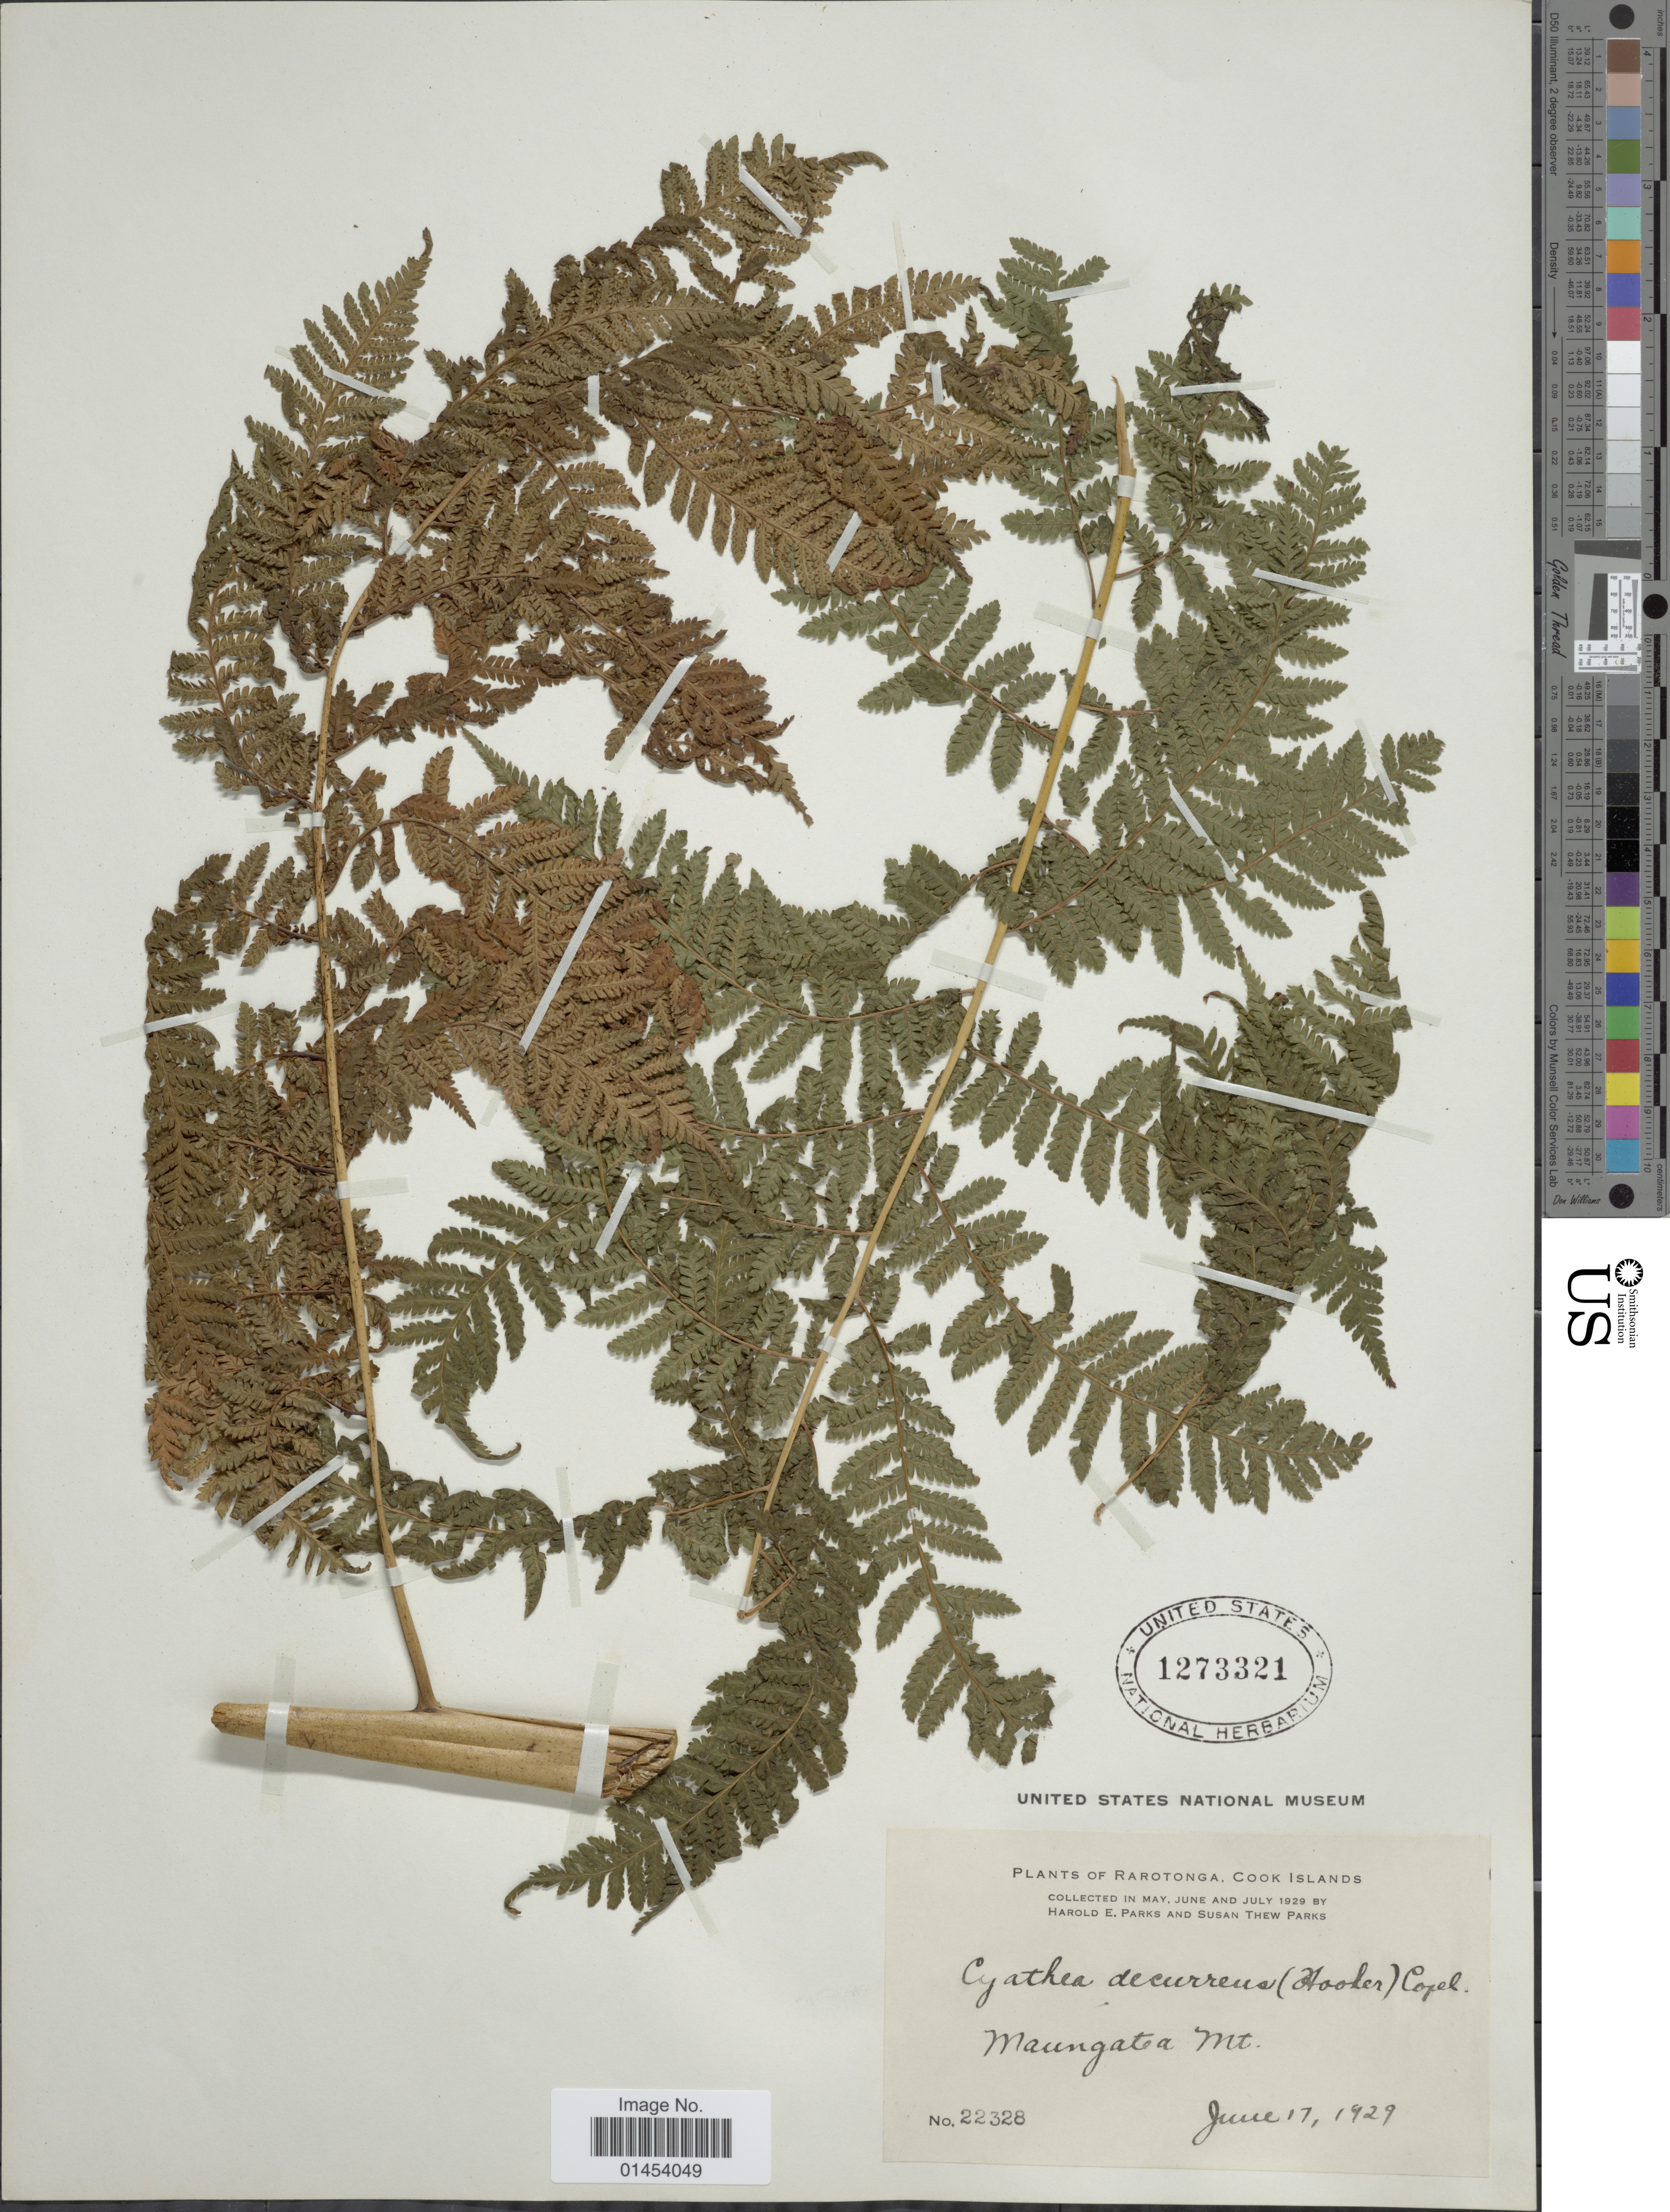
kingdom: Plantae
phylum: Tracheophyta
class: Polypodiopsida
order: Cyatheales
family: Cyatheaceae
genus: Cyathea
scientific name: Cyathea decurrens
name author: (Hook.) Copel.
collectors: H. E. Parks & S. Parks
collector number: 22328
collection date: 1929-06-17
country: Cook Islands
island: Rarotonga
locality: Rarotonga. Maungatea Mt.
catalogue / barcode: US 1273321